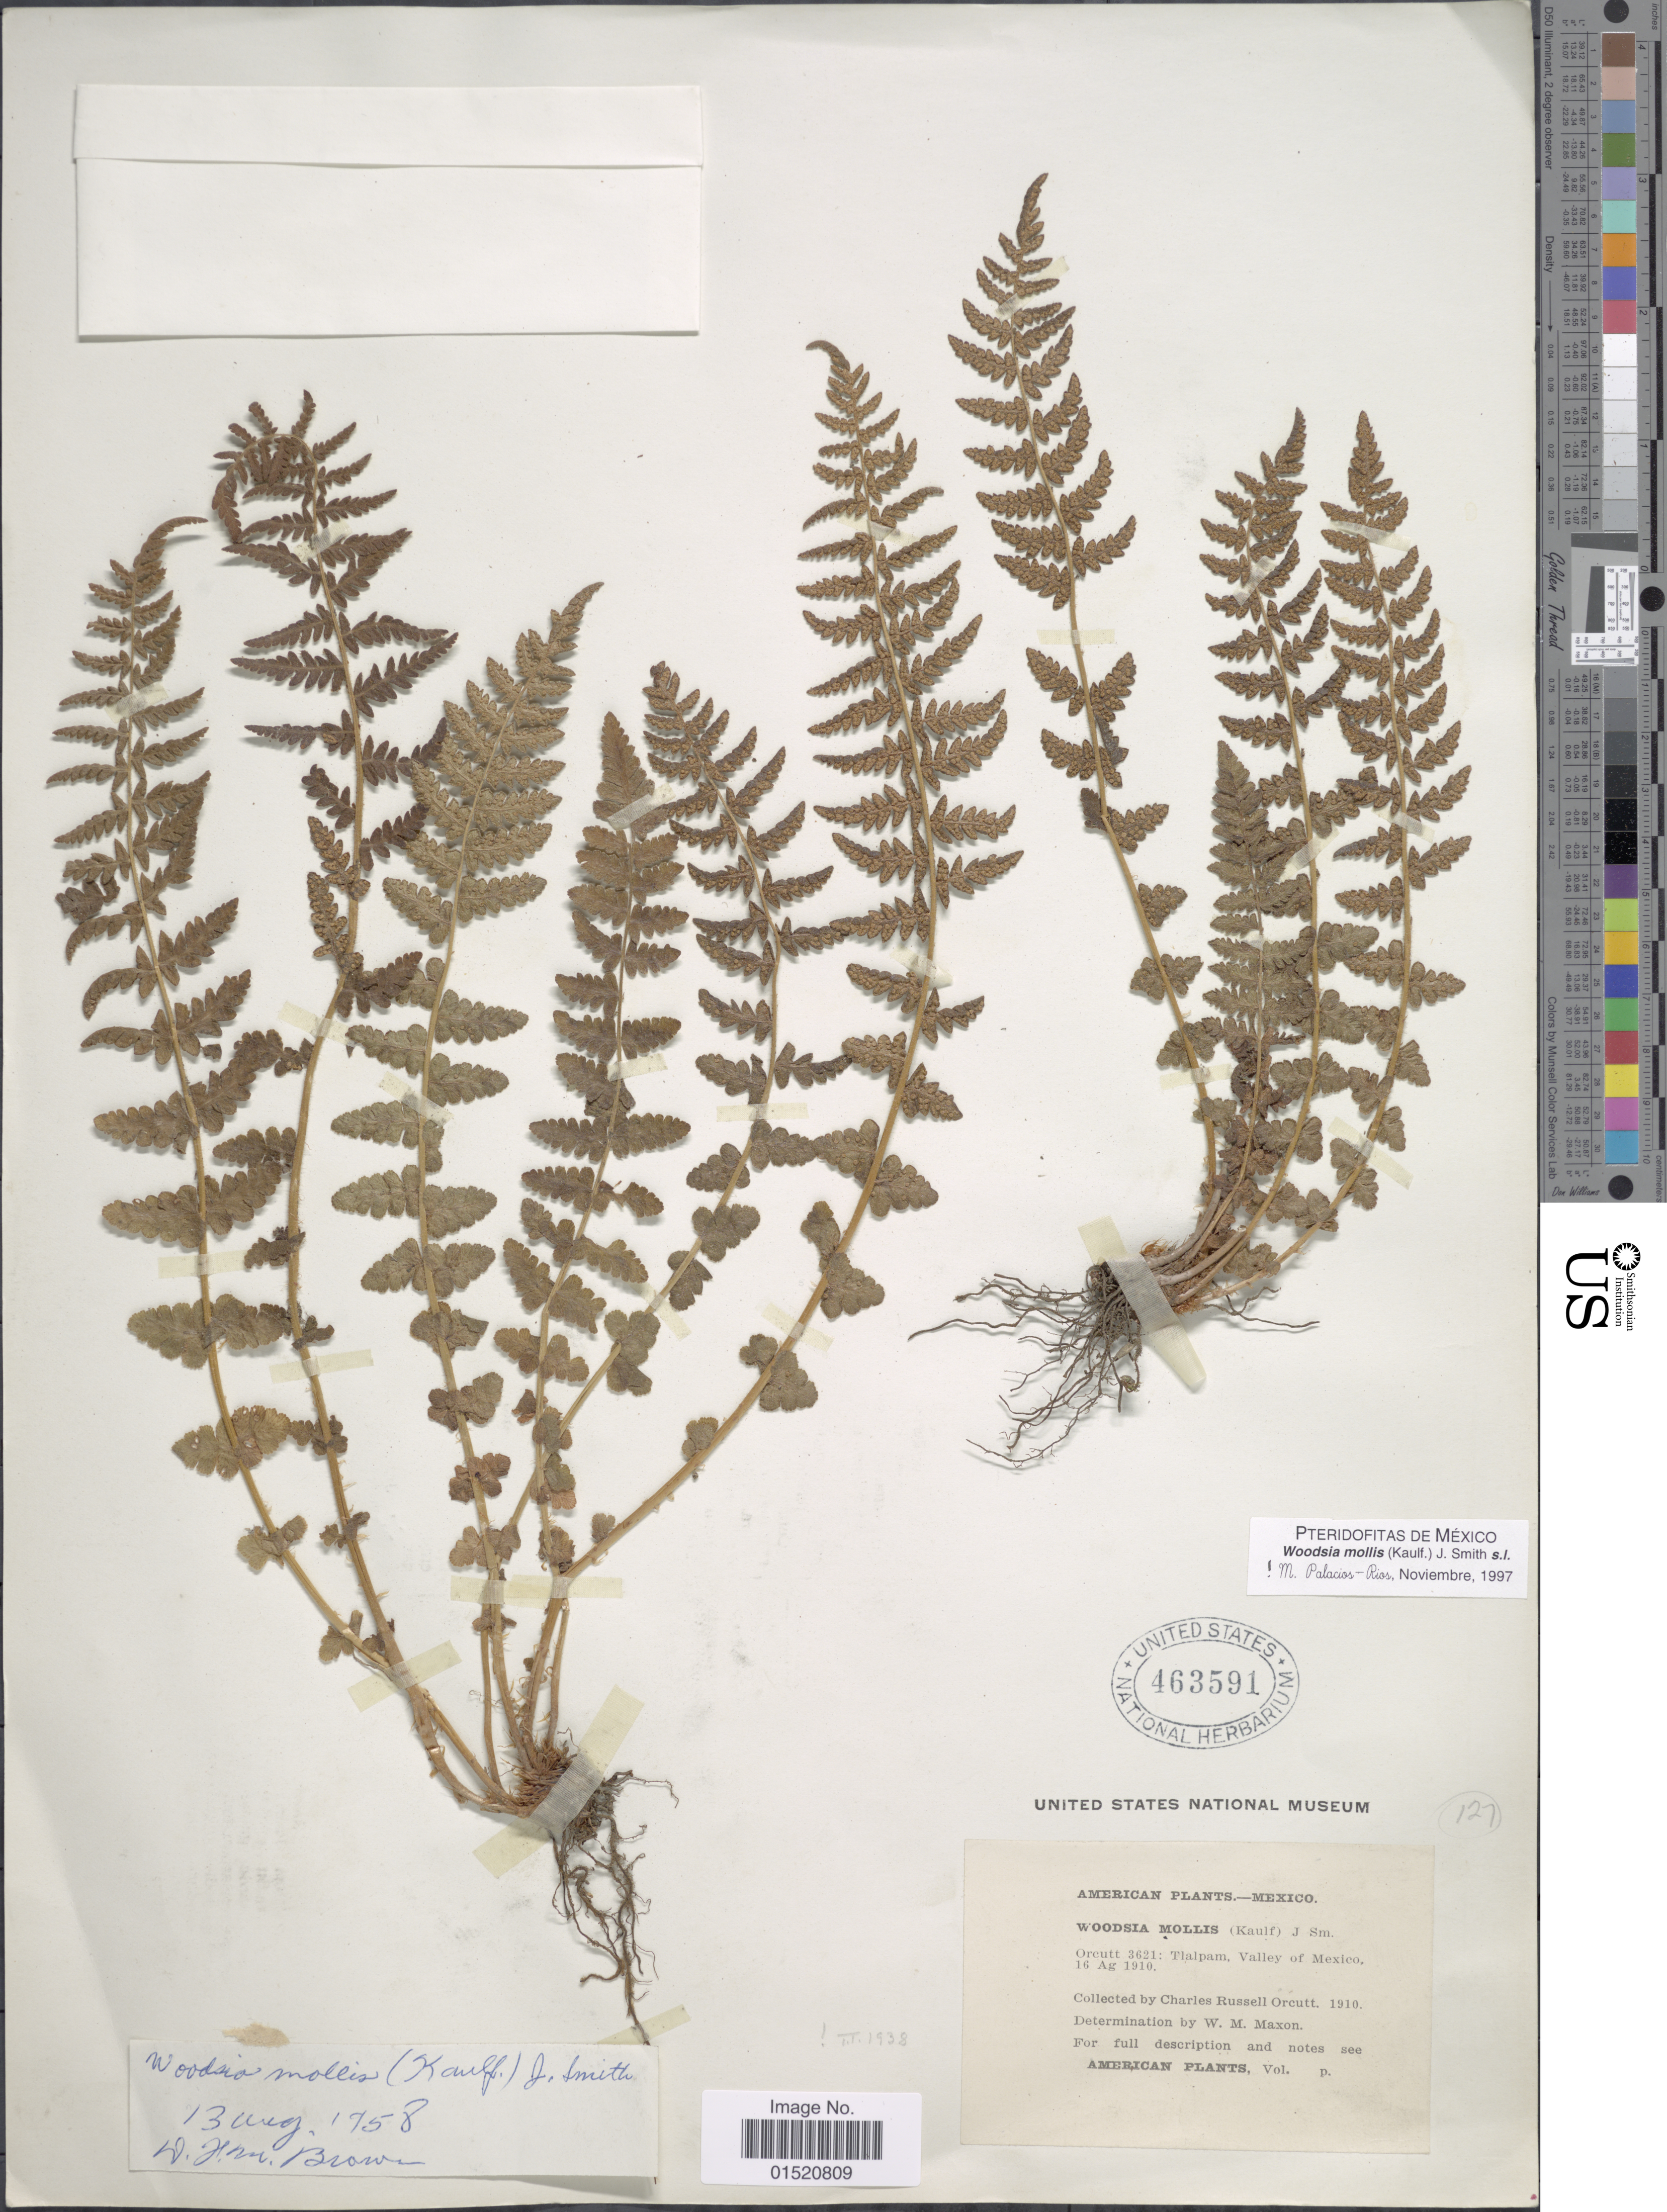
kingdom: Plantae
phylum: Tracheophyta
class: Polypodiopsida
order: Polypodiales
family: Woodsiaceae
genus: Woodsia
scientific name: Woodsia mollis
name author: (Kaulf.) J. Sm.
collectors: C. R. Orcutt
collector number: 3621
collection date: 1910-08-16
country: Mexico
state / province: México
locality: Tlalpam, Valley of Mexico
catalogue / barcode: US 463591